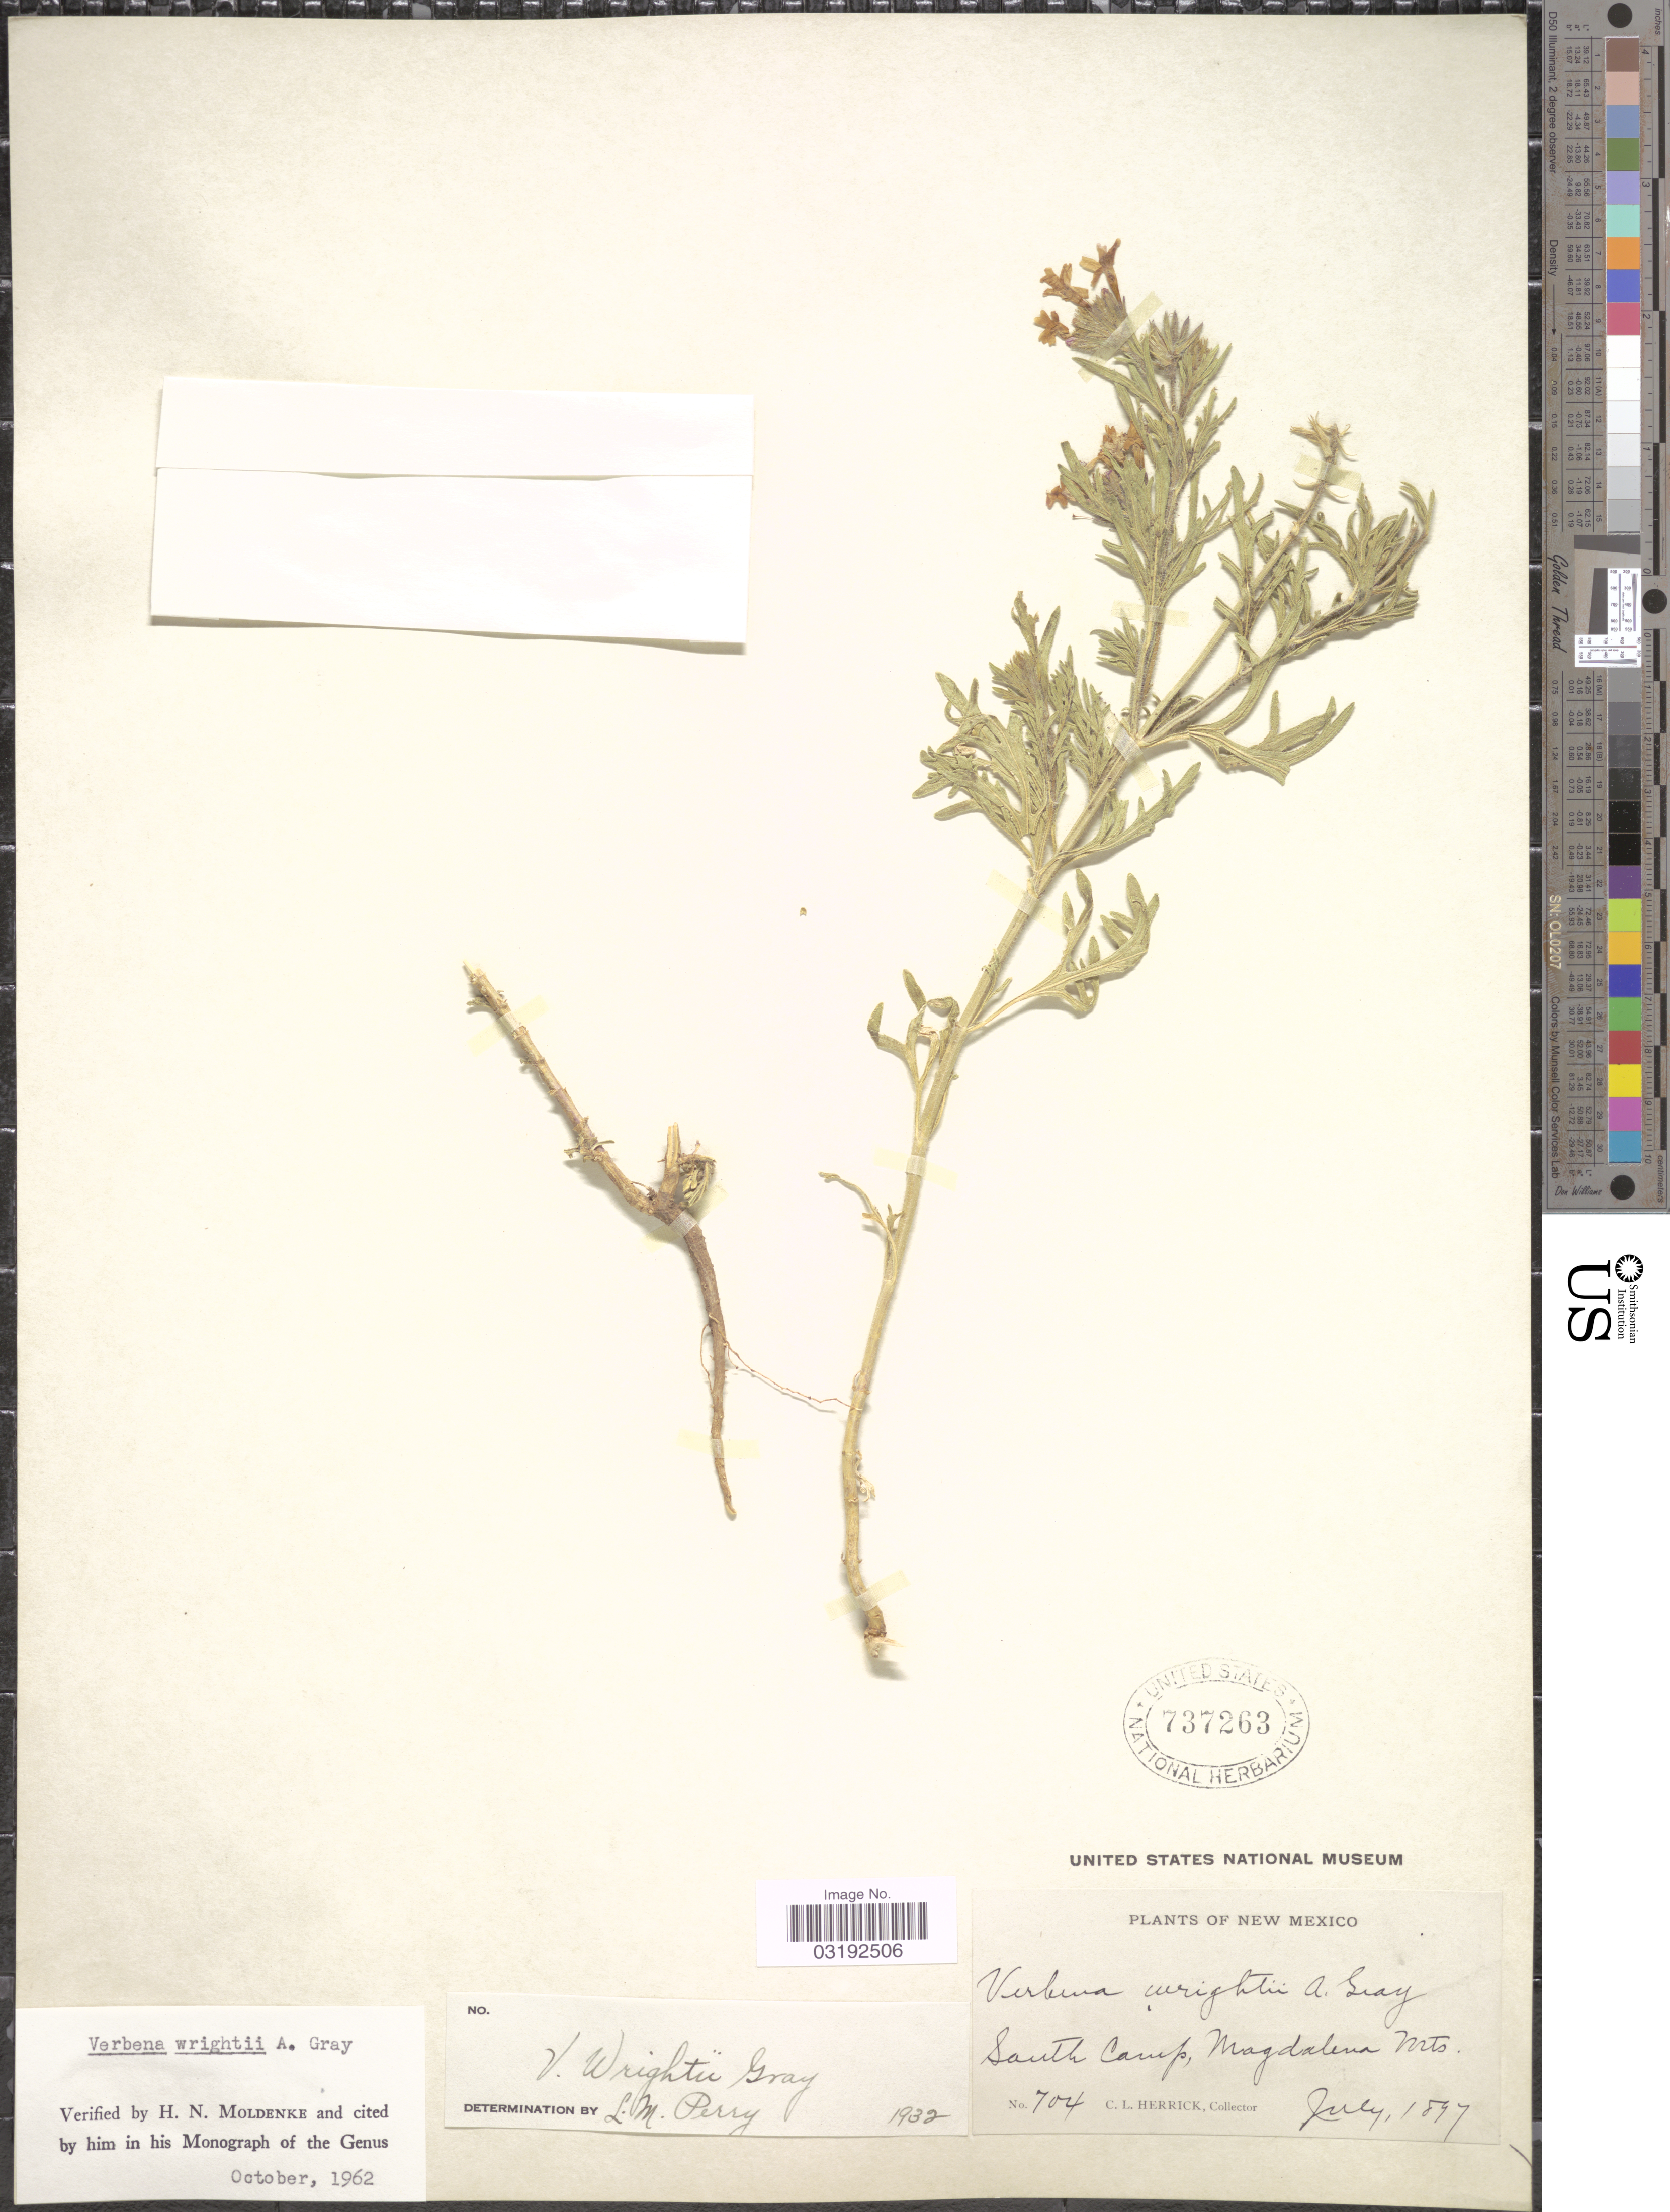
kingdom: Plantae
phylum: Tracheophyta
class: Magnoliopsida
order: Lamiales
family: Verbenaceae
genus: Verbena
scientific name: Verbena wrightii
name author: A. Gray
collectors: C. Herrick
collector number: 704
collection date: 1897-07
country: United States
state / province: New Mexico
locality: South Camp, Magdalena Mts.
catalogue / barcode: US 737263